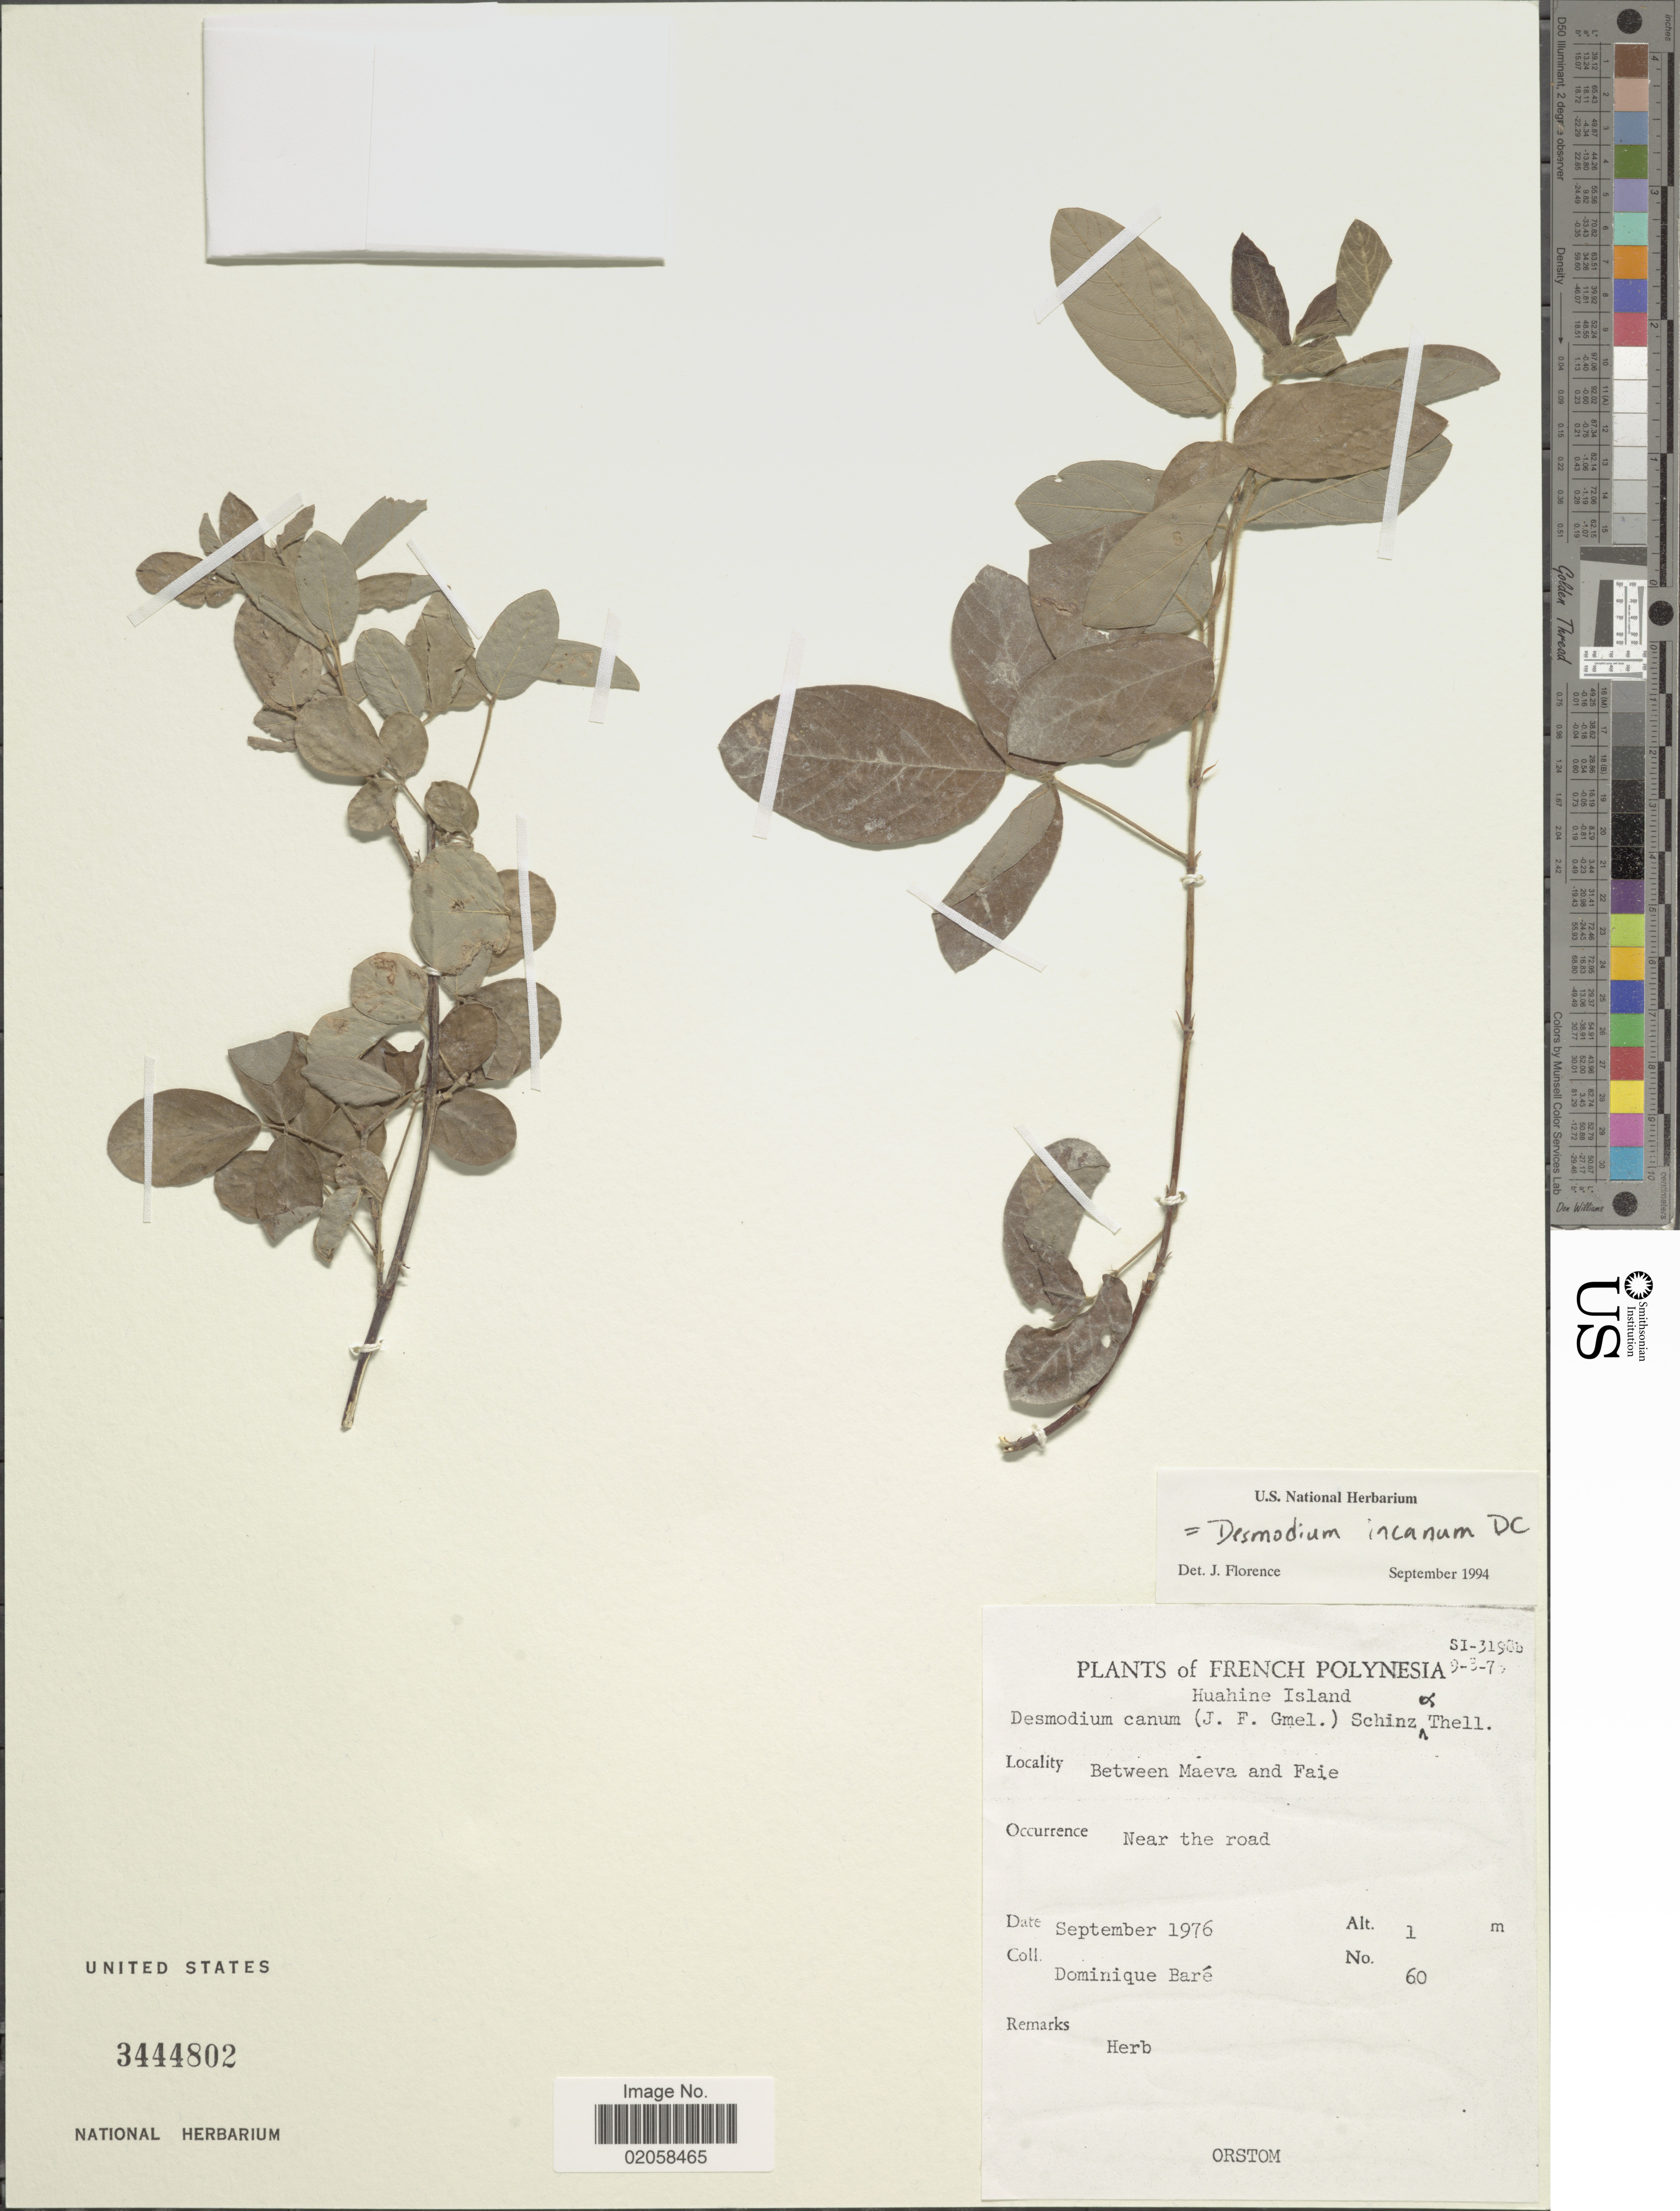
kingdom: Plantae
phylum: Tracheophyta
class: Magnoliopsida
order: Fabales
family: Fabaceae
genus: Desmodium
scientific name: Desmodium incanum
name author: (Sw.) DC.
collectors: D. Baré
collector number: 60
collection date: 1976-09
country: French Polynesia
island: Huahine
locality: Huahine Island, Between Maeva and Faie, near the road.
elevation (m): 1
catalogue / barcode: US 3444802